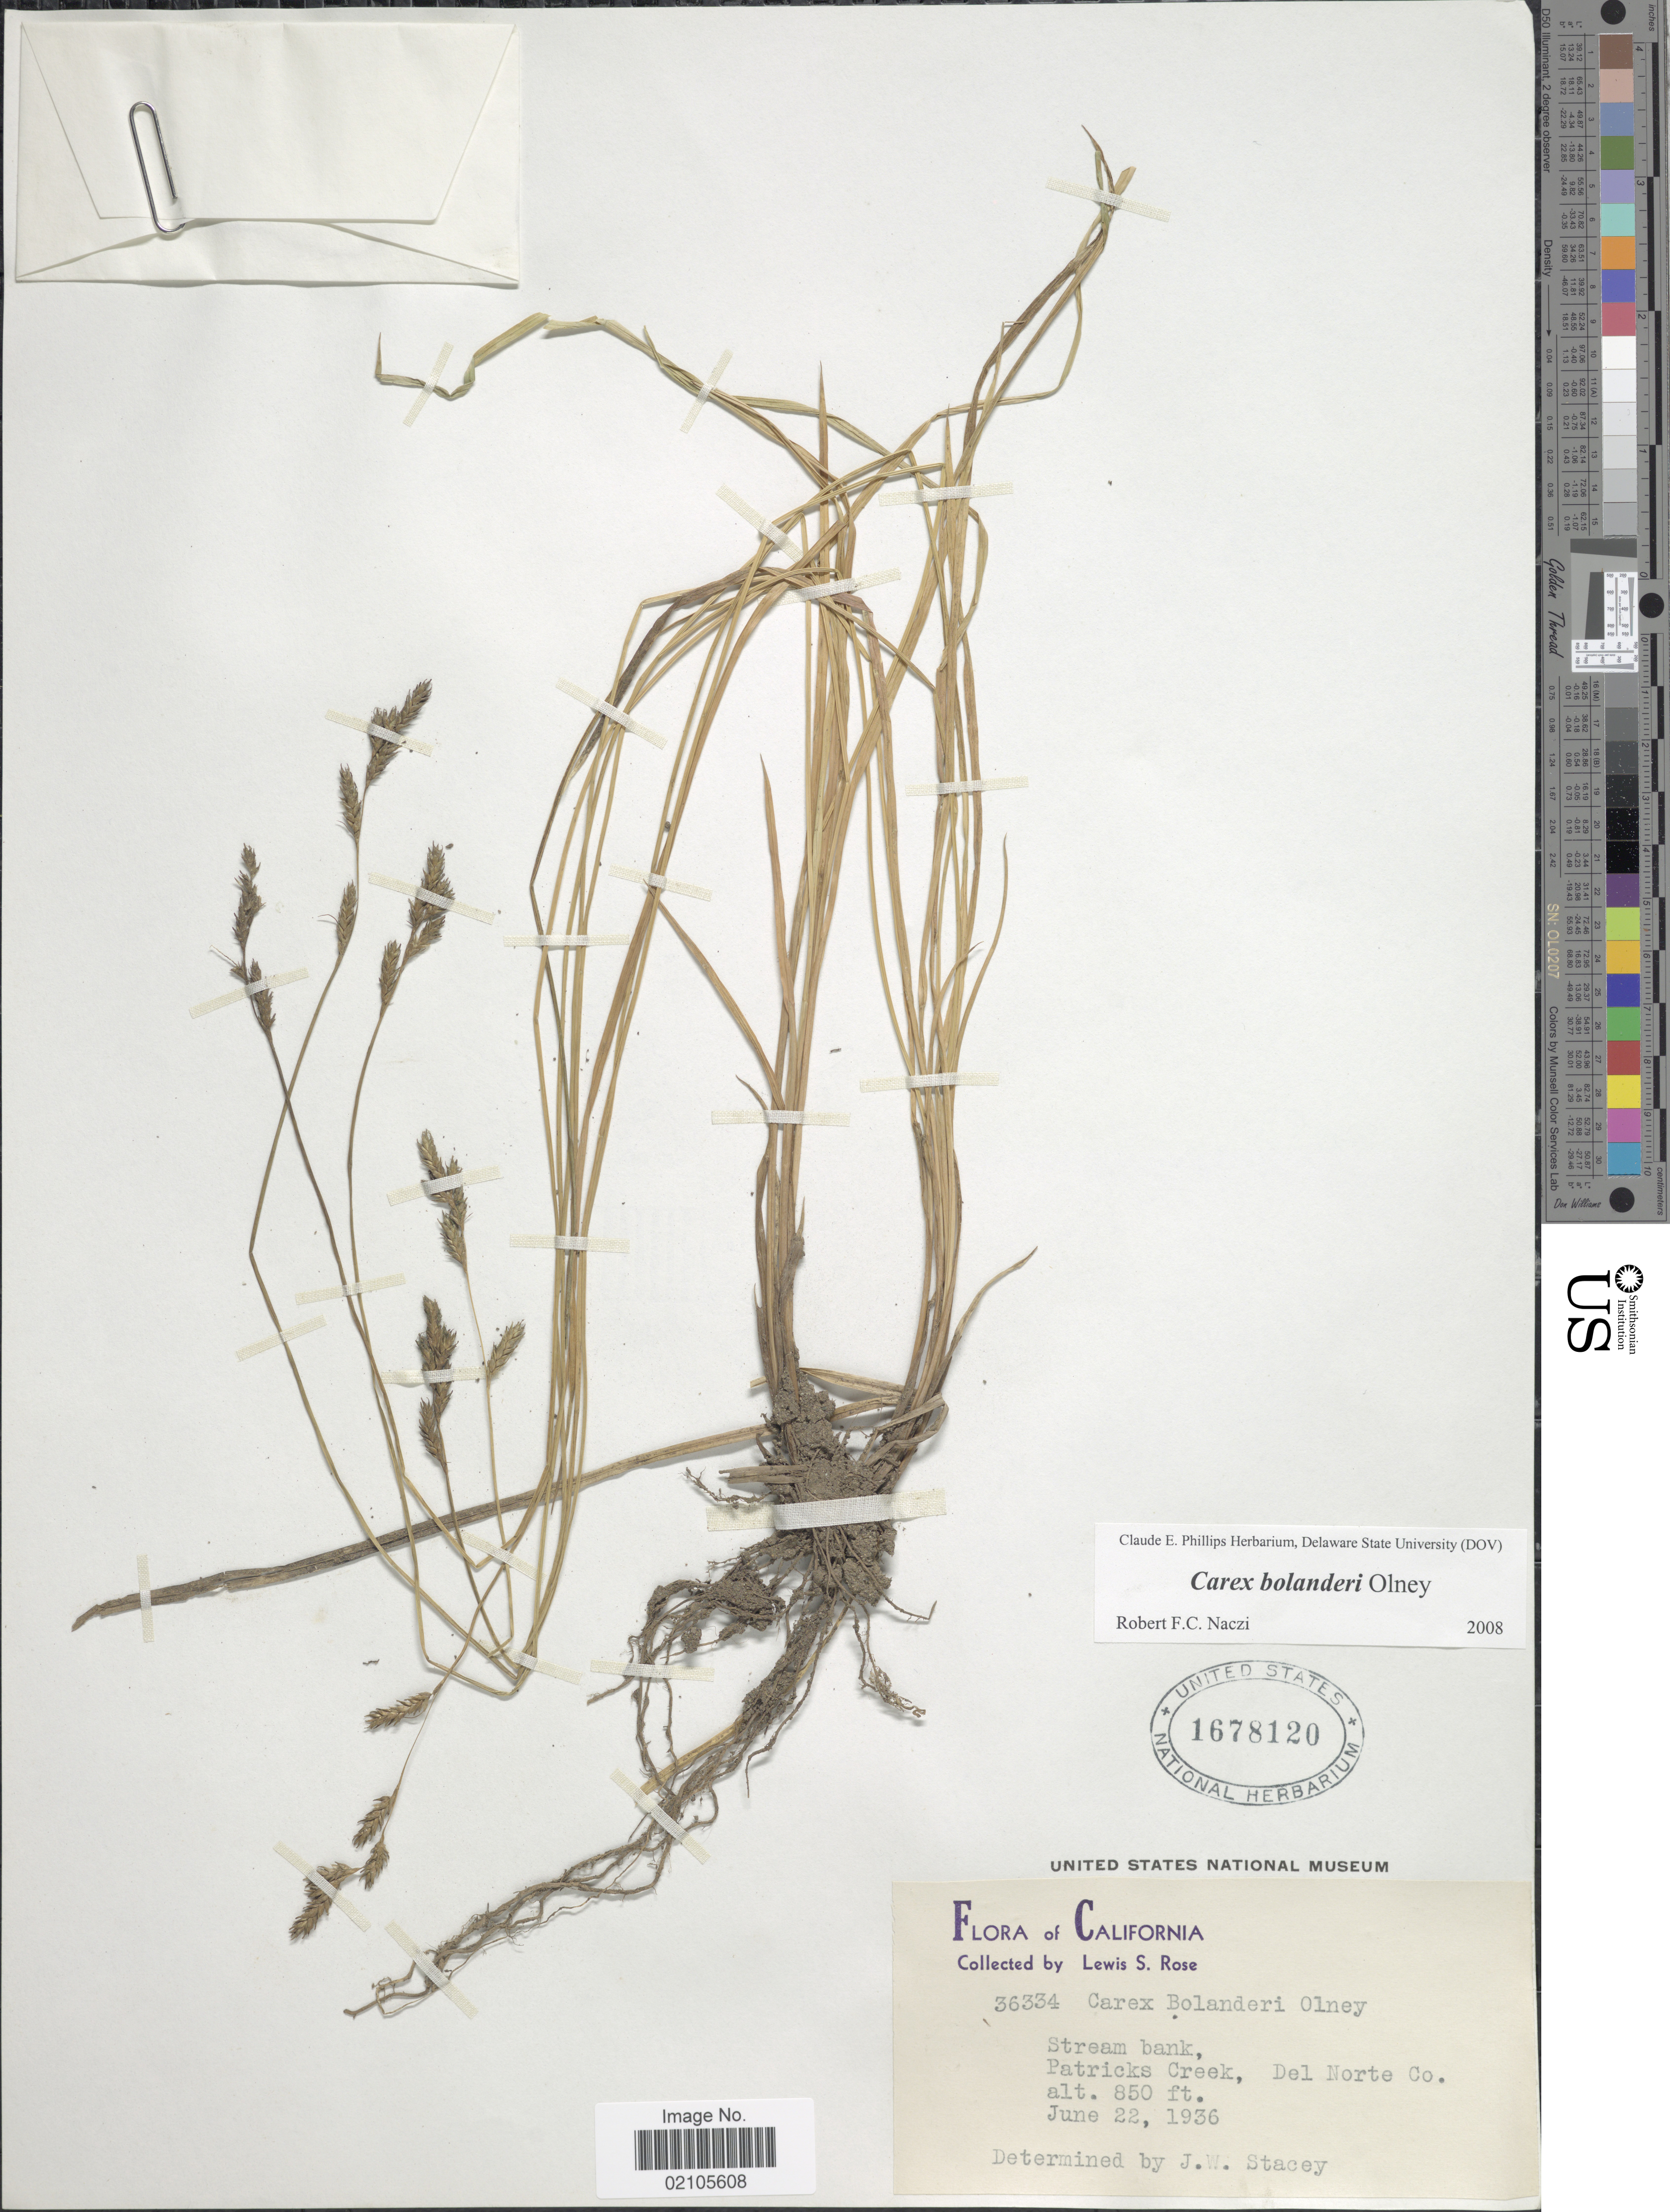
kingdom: Plantae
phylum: Tracheophyta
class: Liliopsida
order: Poales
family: Cyperaceae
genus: Carex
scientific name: Carex bolanderi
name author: Olney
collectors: J. W. Stacey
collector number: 36334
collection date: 1936-06-22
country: United States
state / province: California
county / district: Del Norte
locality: Stream bank, Patrick Creek, Del Norte Co.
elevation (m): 259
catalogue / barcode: US 1678120